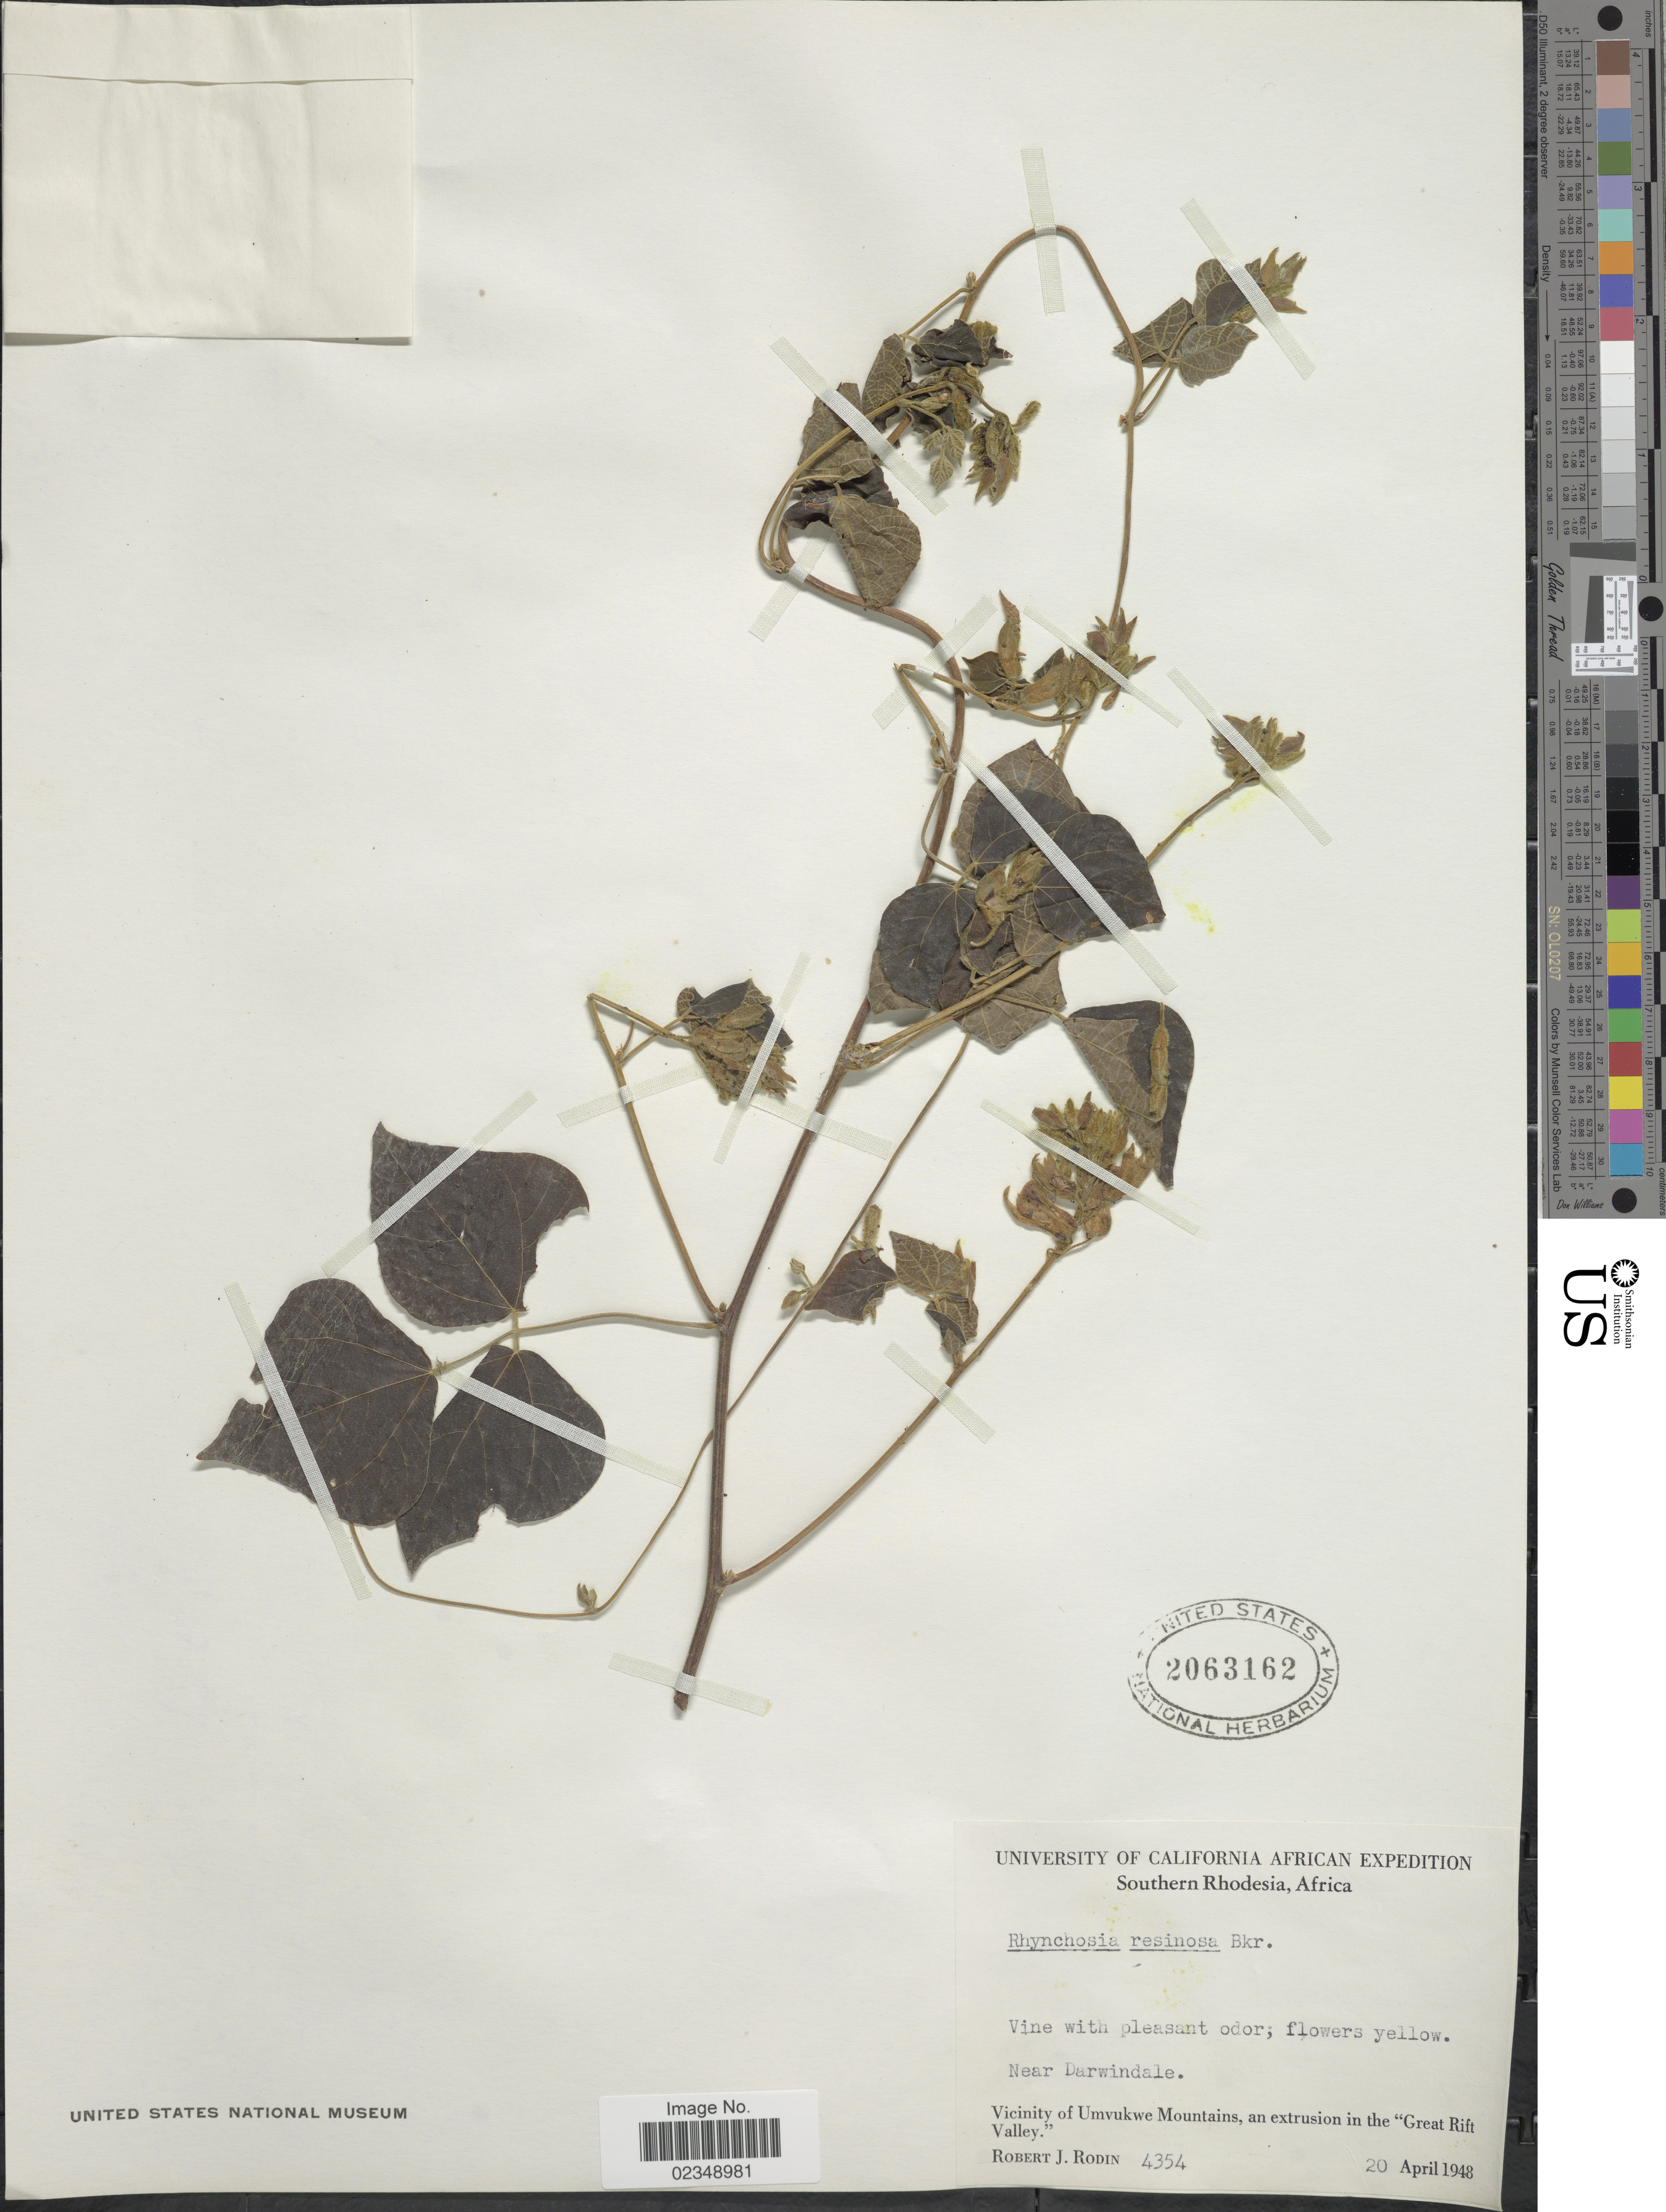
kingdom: Plantae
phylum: Tracheophyta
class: Magnoliopsida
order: Fabales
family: Fabaceae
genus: Rhynchosia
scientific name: Rhynchosia resinosa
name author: (Hochst. ex A. Rich.) Baker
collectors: R. J. Rodin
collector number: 4354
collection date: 1948-04-20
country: Zimbabwe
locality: Southern Rhodesia, near Darwindale, vicinity of Umvukwe Mountains, an estrusion in the "Great Rift Valley"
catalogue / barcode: US 2063162